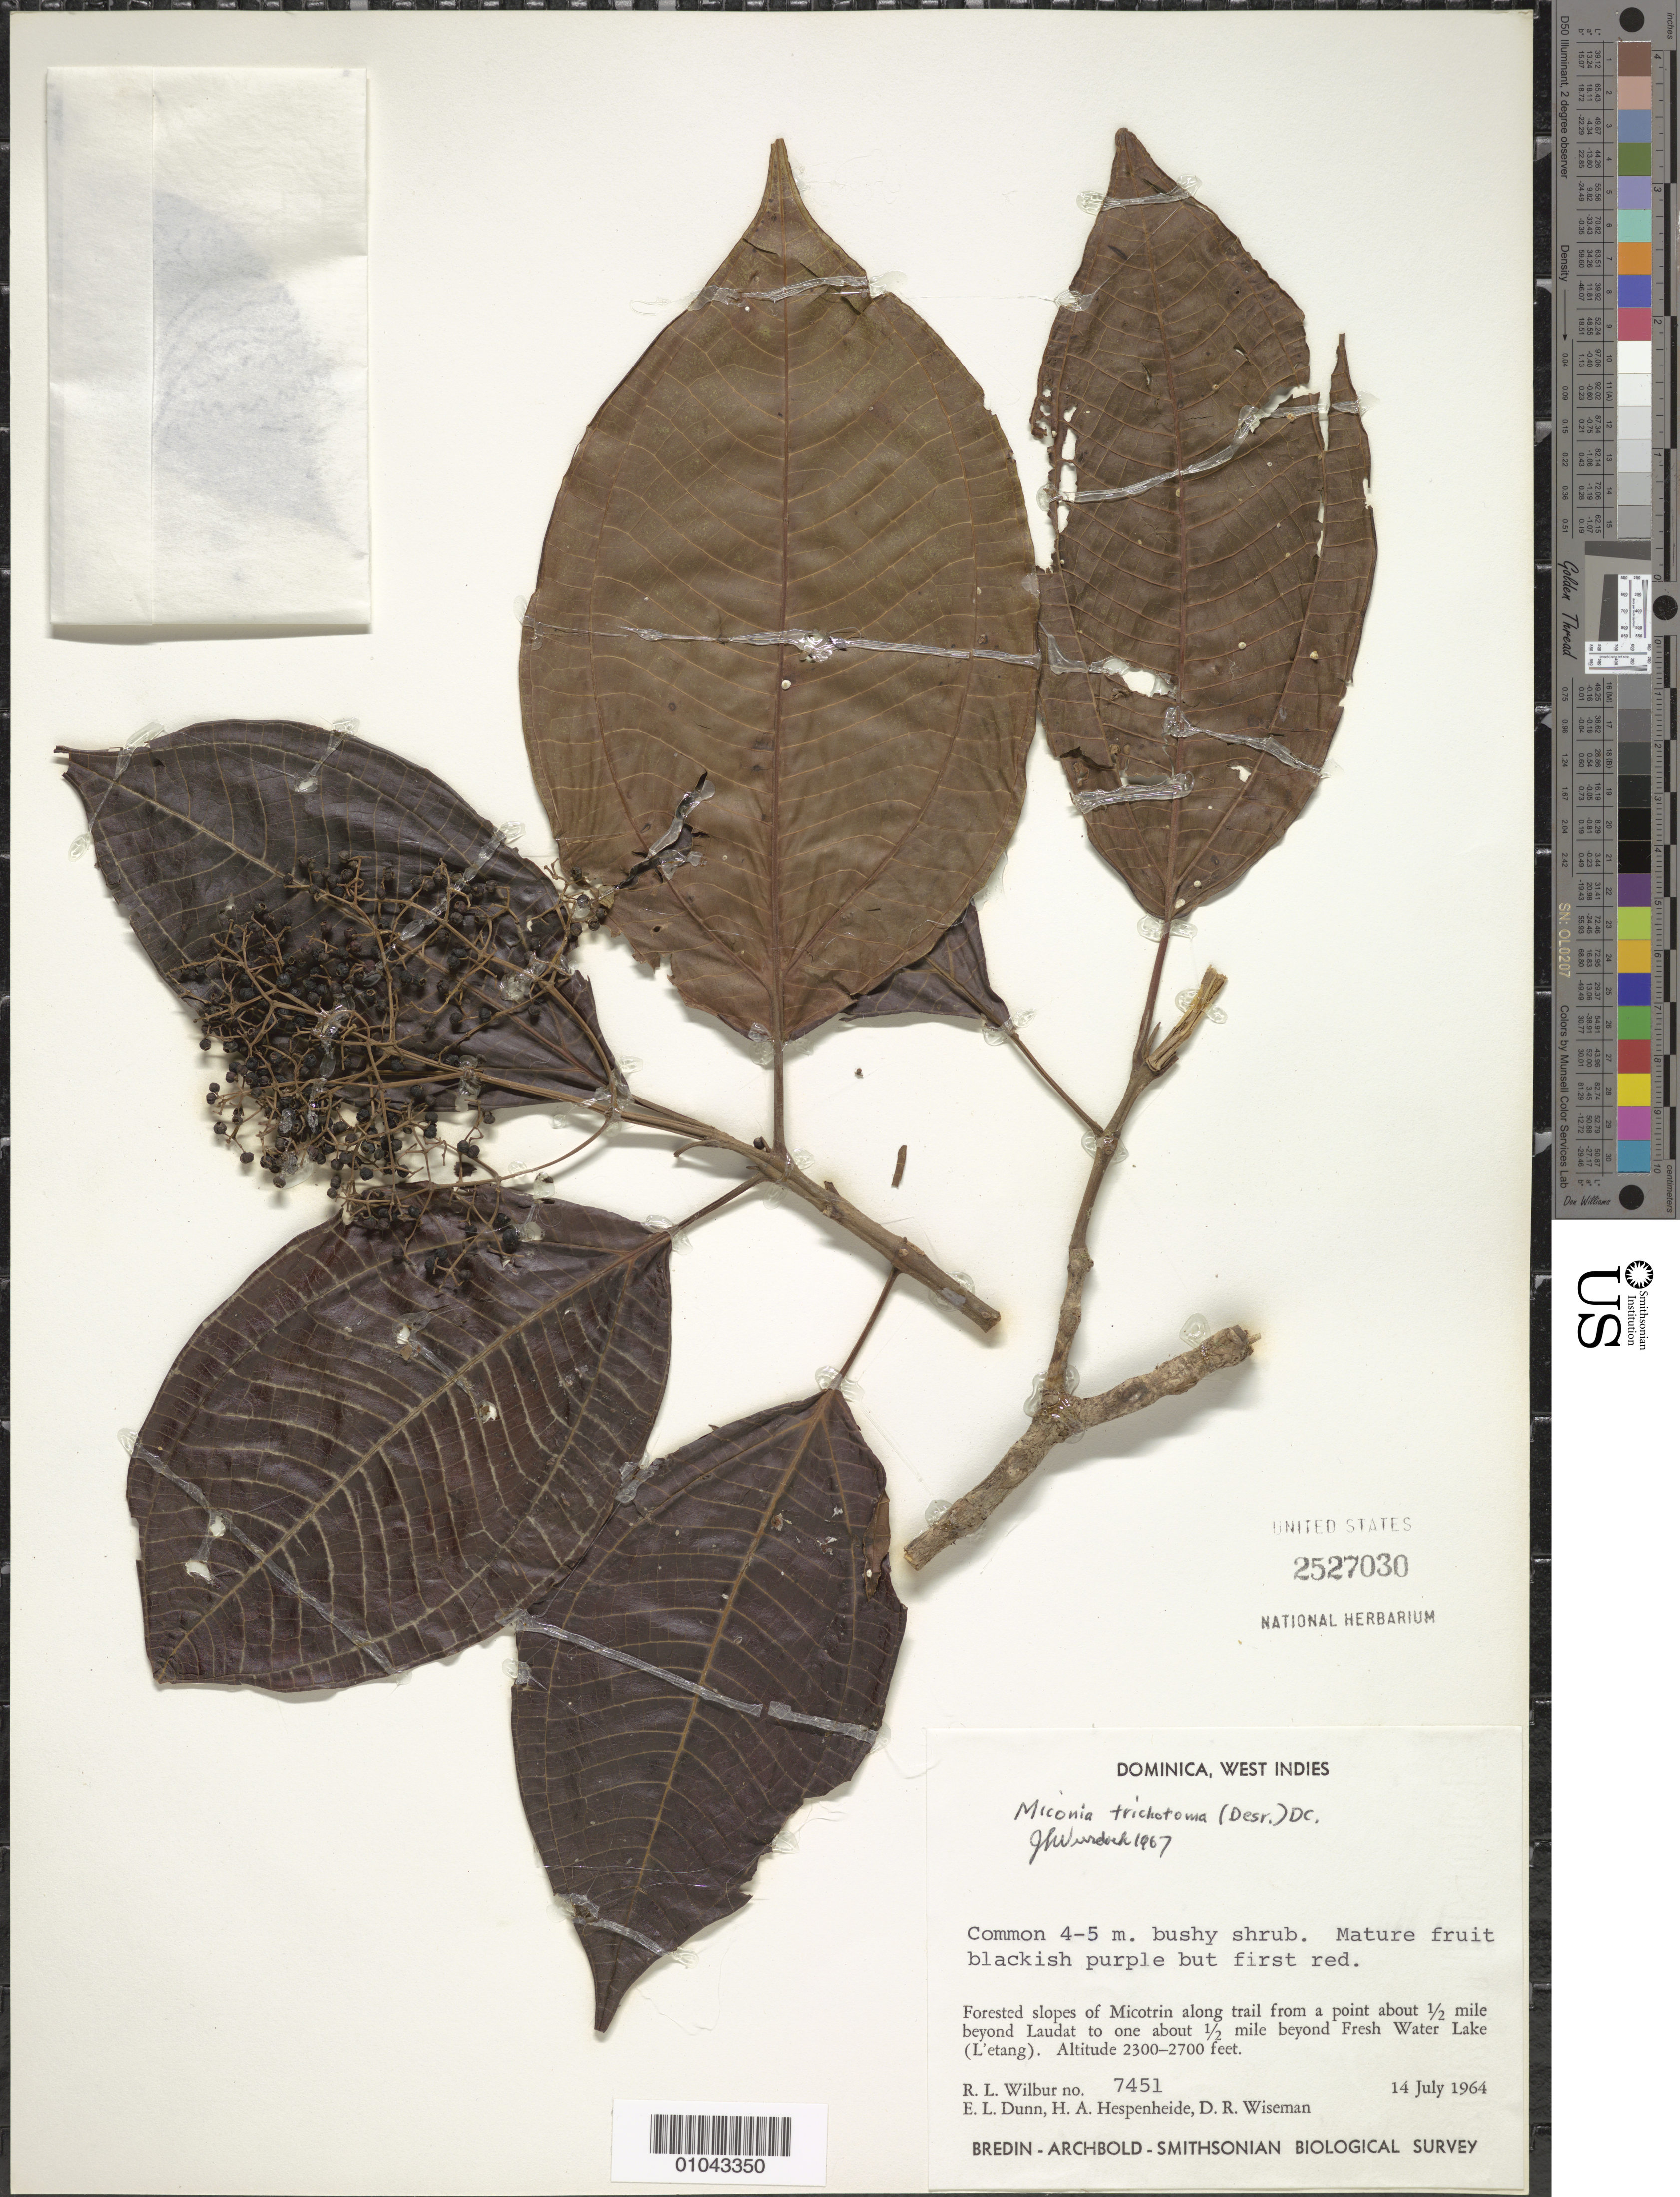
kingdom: Plantae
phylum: Tracheophyta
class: Magnoliopsida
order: Myrtales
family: Melastomataceae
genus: Miconia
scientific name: Miconia trichotoma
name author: (Desr.) DC.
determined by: Wurdack, John J., (US), US (UNITED STATES)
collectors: R. L. Wilbur, E. Dunn, H. A. Hespenheide & D. R. Wiseman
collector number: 7451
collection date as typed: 14 Jul 1964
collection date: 1964-07-14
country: Dominica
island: Dominica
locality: Mocotrin, trail from a point about 0.5 mile beyond Laudat to one about 0.5 mile beyond Fresh Water Lake (L'etang)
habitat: Forested slopes along trail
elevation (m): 701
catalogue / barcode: US 2527030